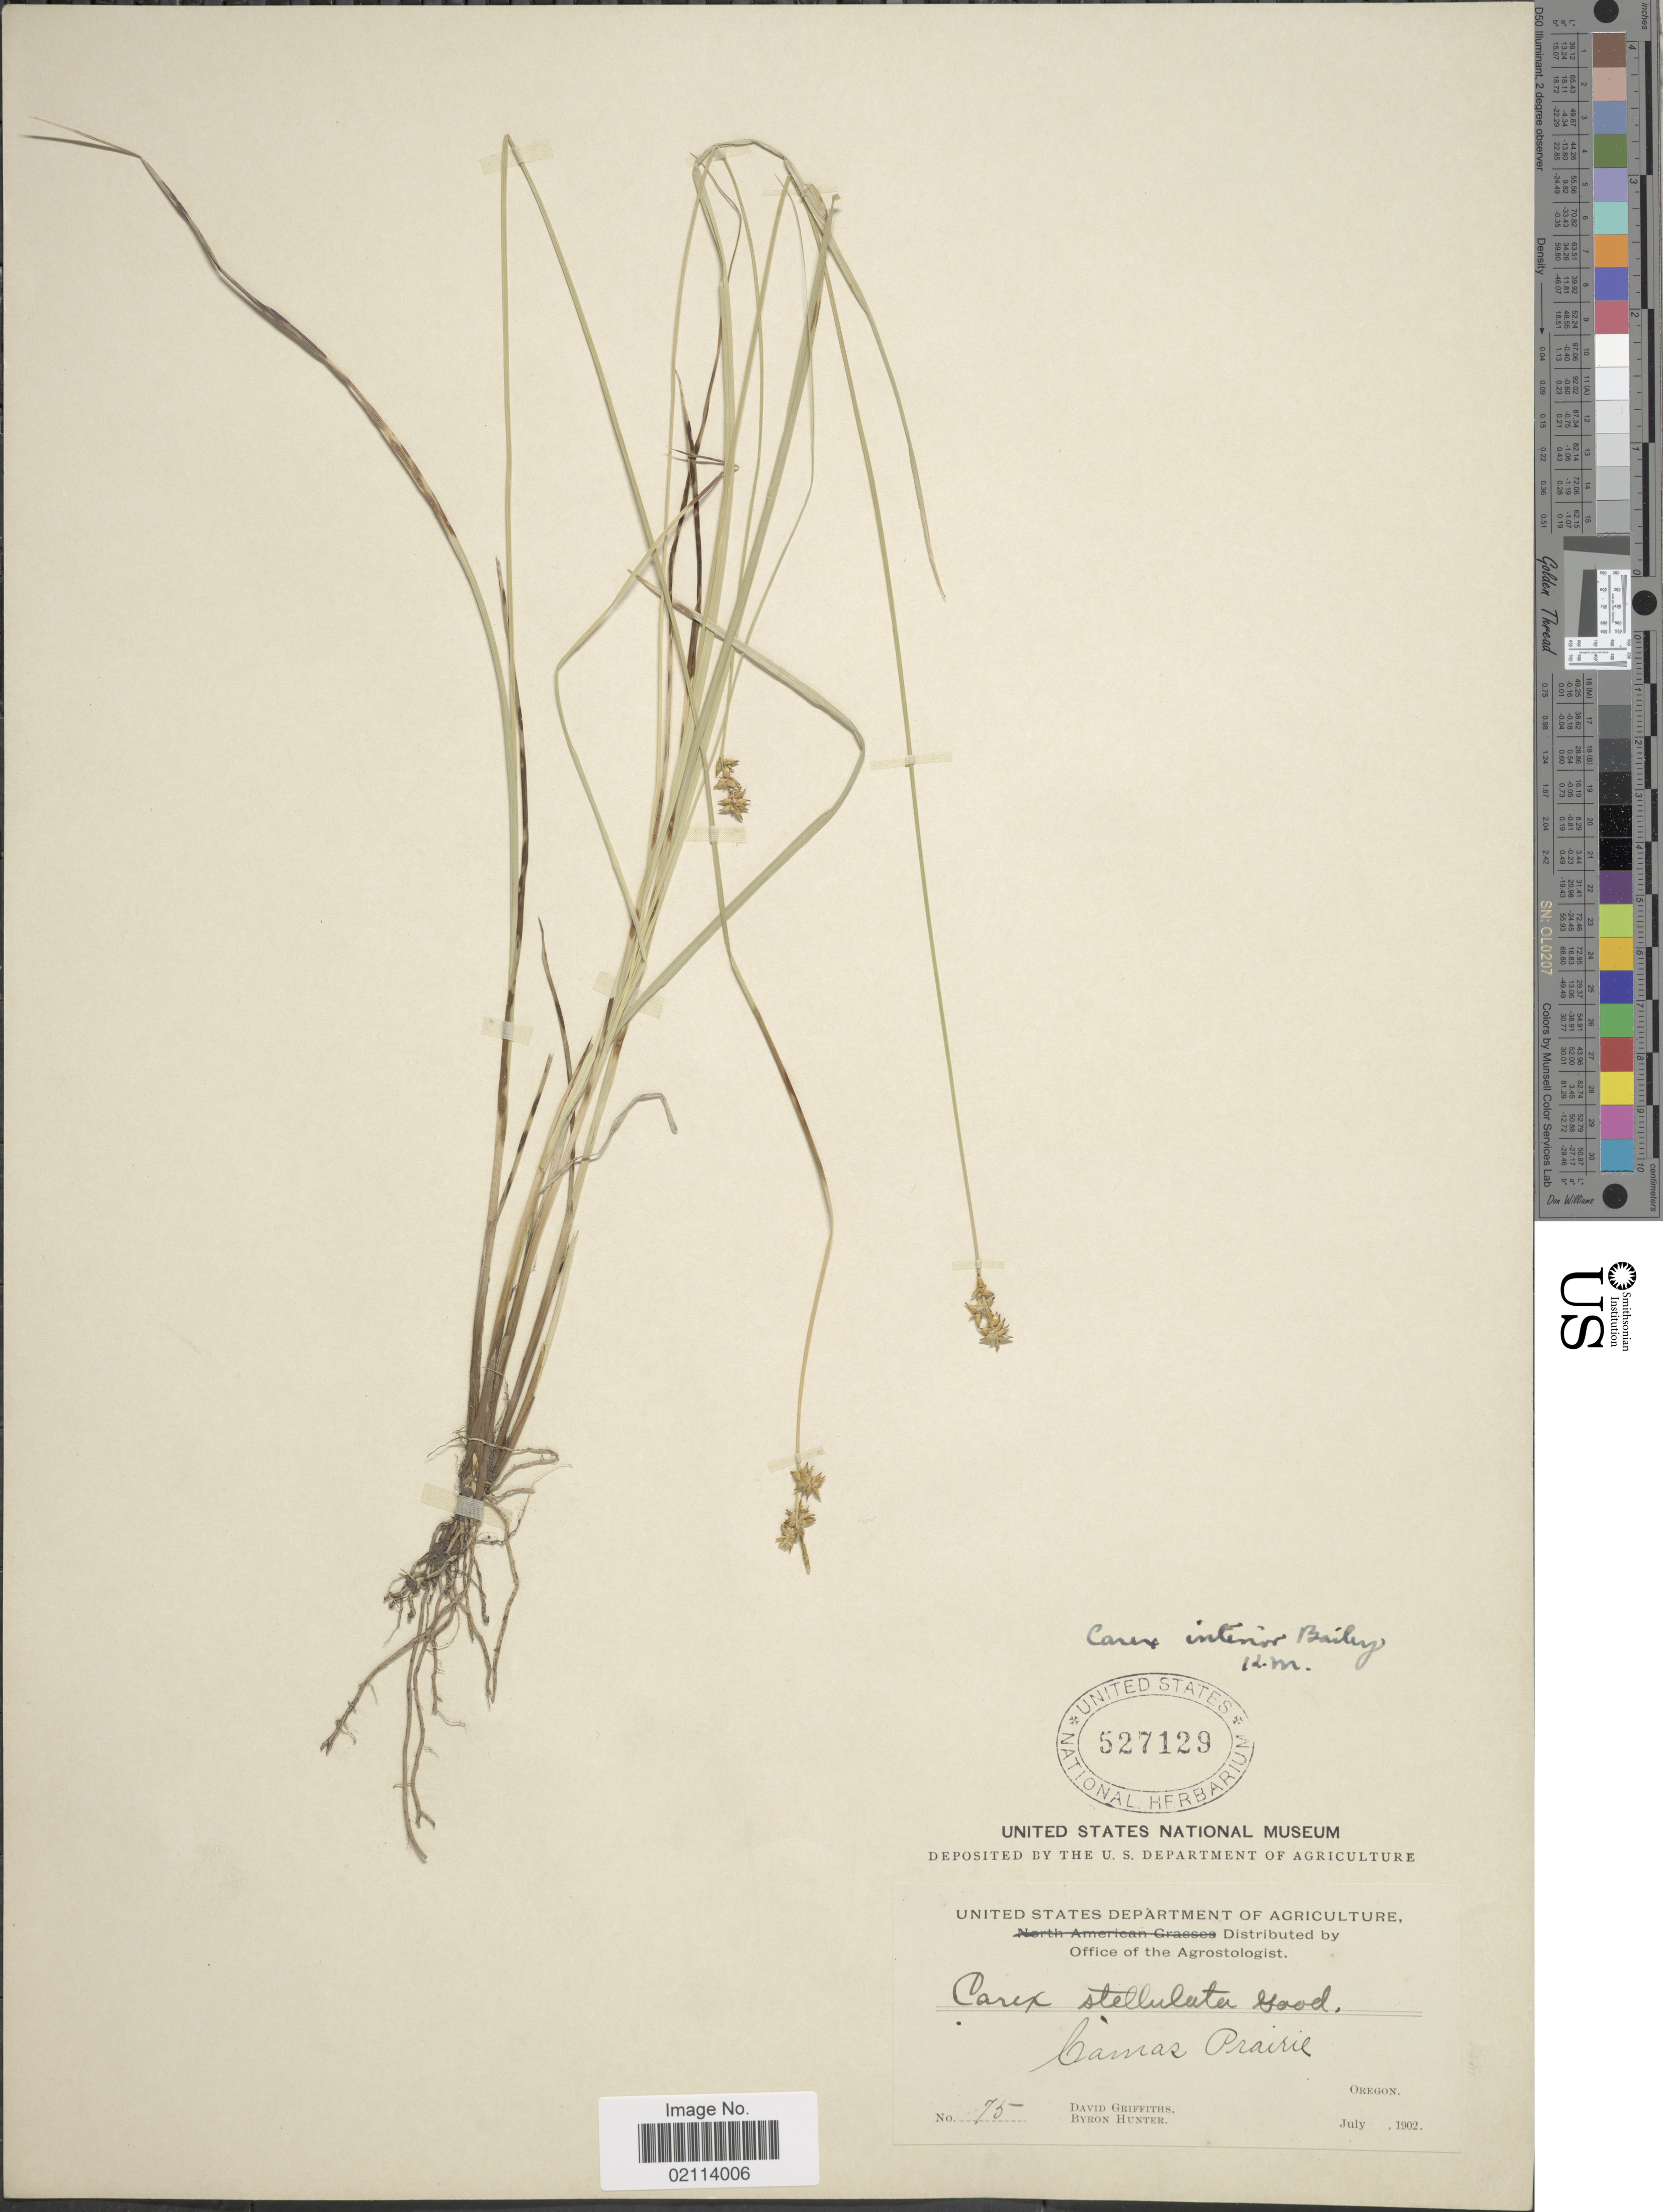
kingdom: Plantae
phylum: Tracheophyta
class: Liliopsida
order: Poales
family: Cyperaceae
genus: Carex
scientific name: Carex interior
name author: L.H. Bailey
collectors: D. Griffiths & B. Hunter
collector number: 75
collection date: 1902-07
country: United States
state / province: Oregon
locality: Camas Prairie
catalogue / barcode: US 527129